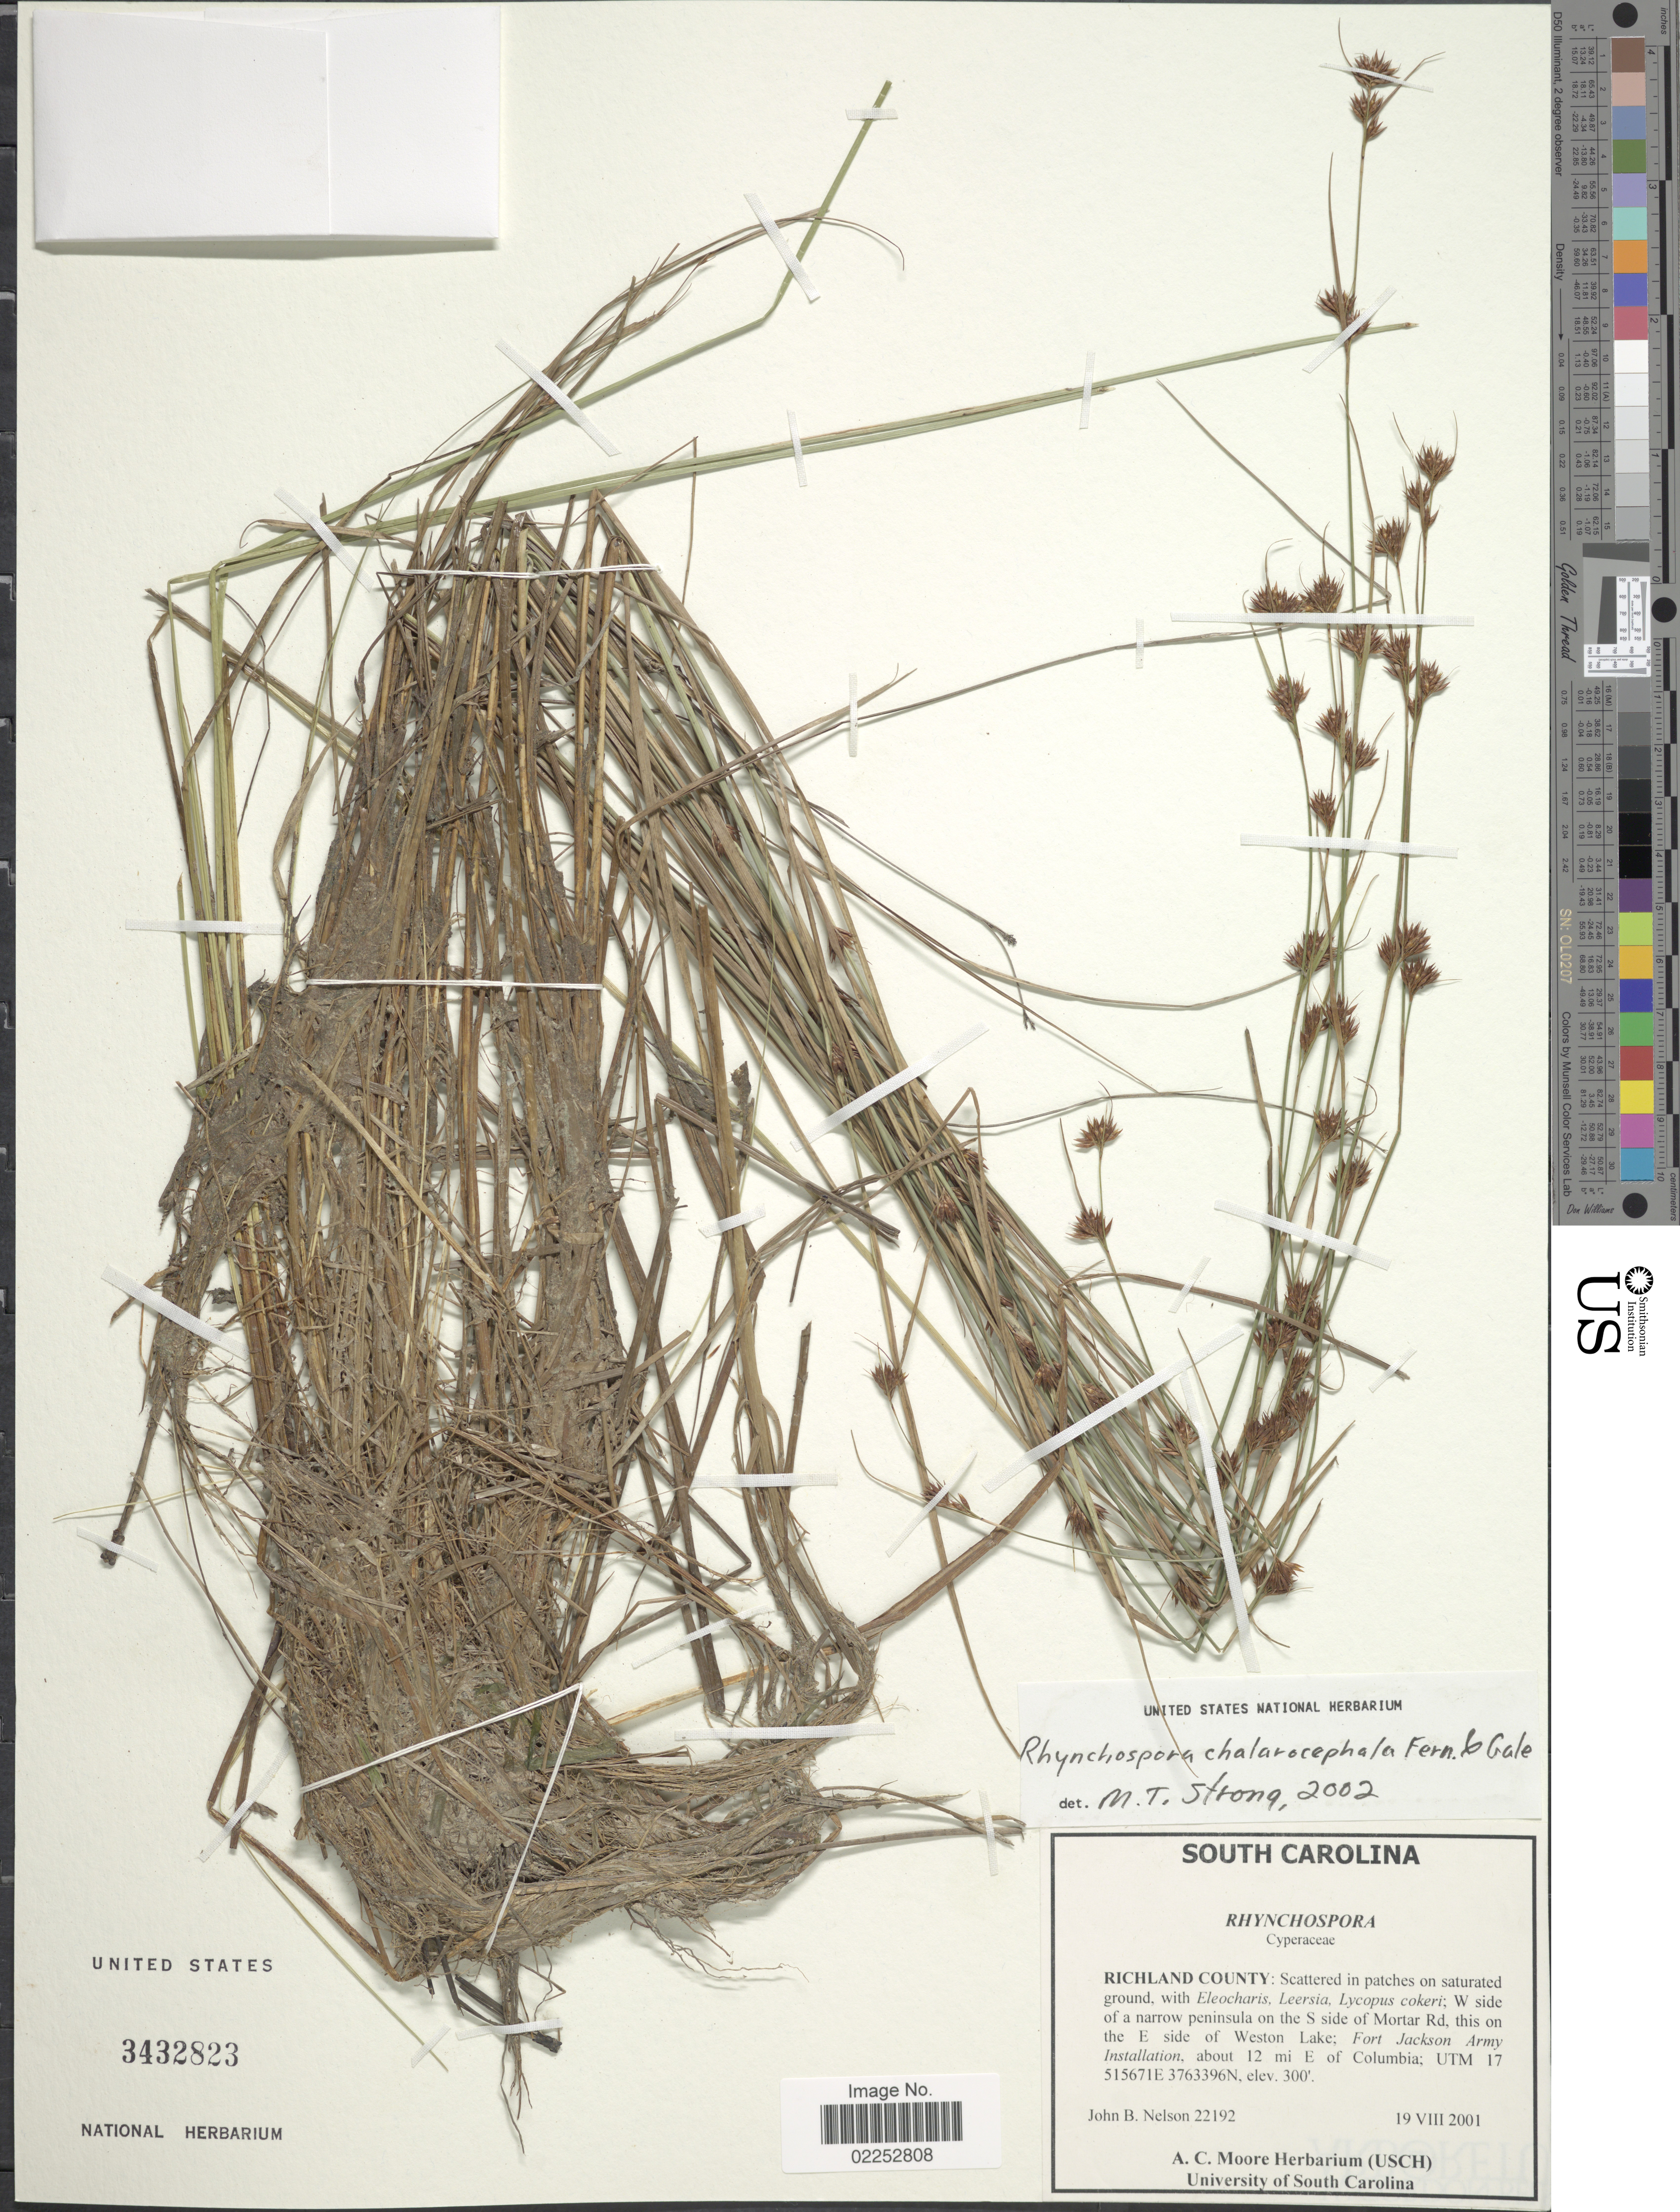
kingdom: Plantae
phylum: Tracheophyta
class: Liliopsida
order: Poales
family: Cyperaceae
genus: Rhynchospora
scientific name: Rhynchospora chalarocephala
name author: Fernald & Gale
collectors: J. B. Nelson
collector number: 22192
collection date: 2001-07-19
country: United States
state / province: South Carolina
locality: Richland County: W side of narrow peninsula on the S side of Mortar Rd, this on the E side of Weston Lake; Fort Jackson Army Installation, about 12 mi E of Columbia; UTM 17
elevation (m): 91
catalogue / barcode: US 3432823